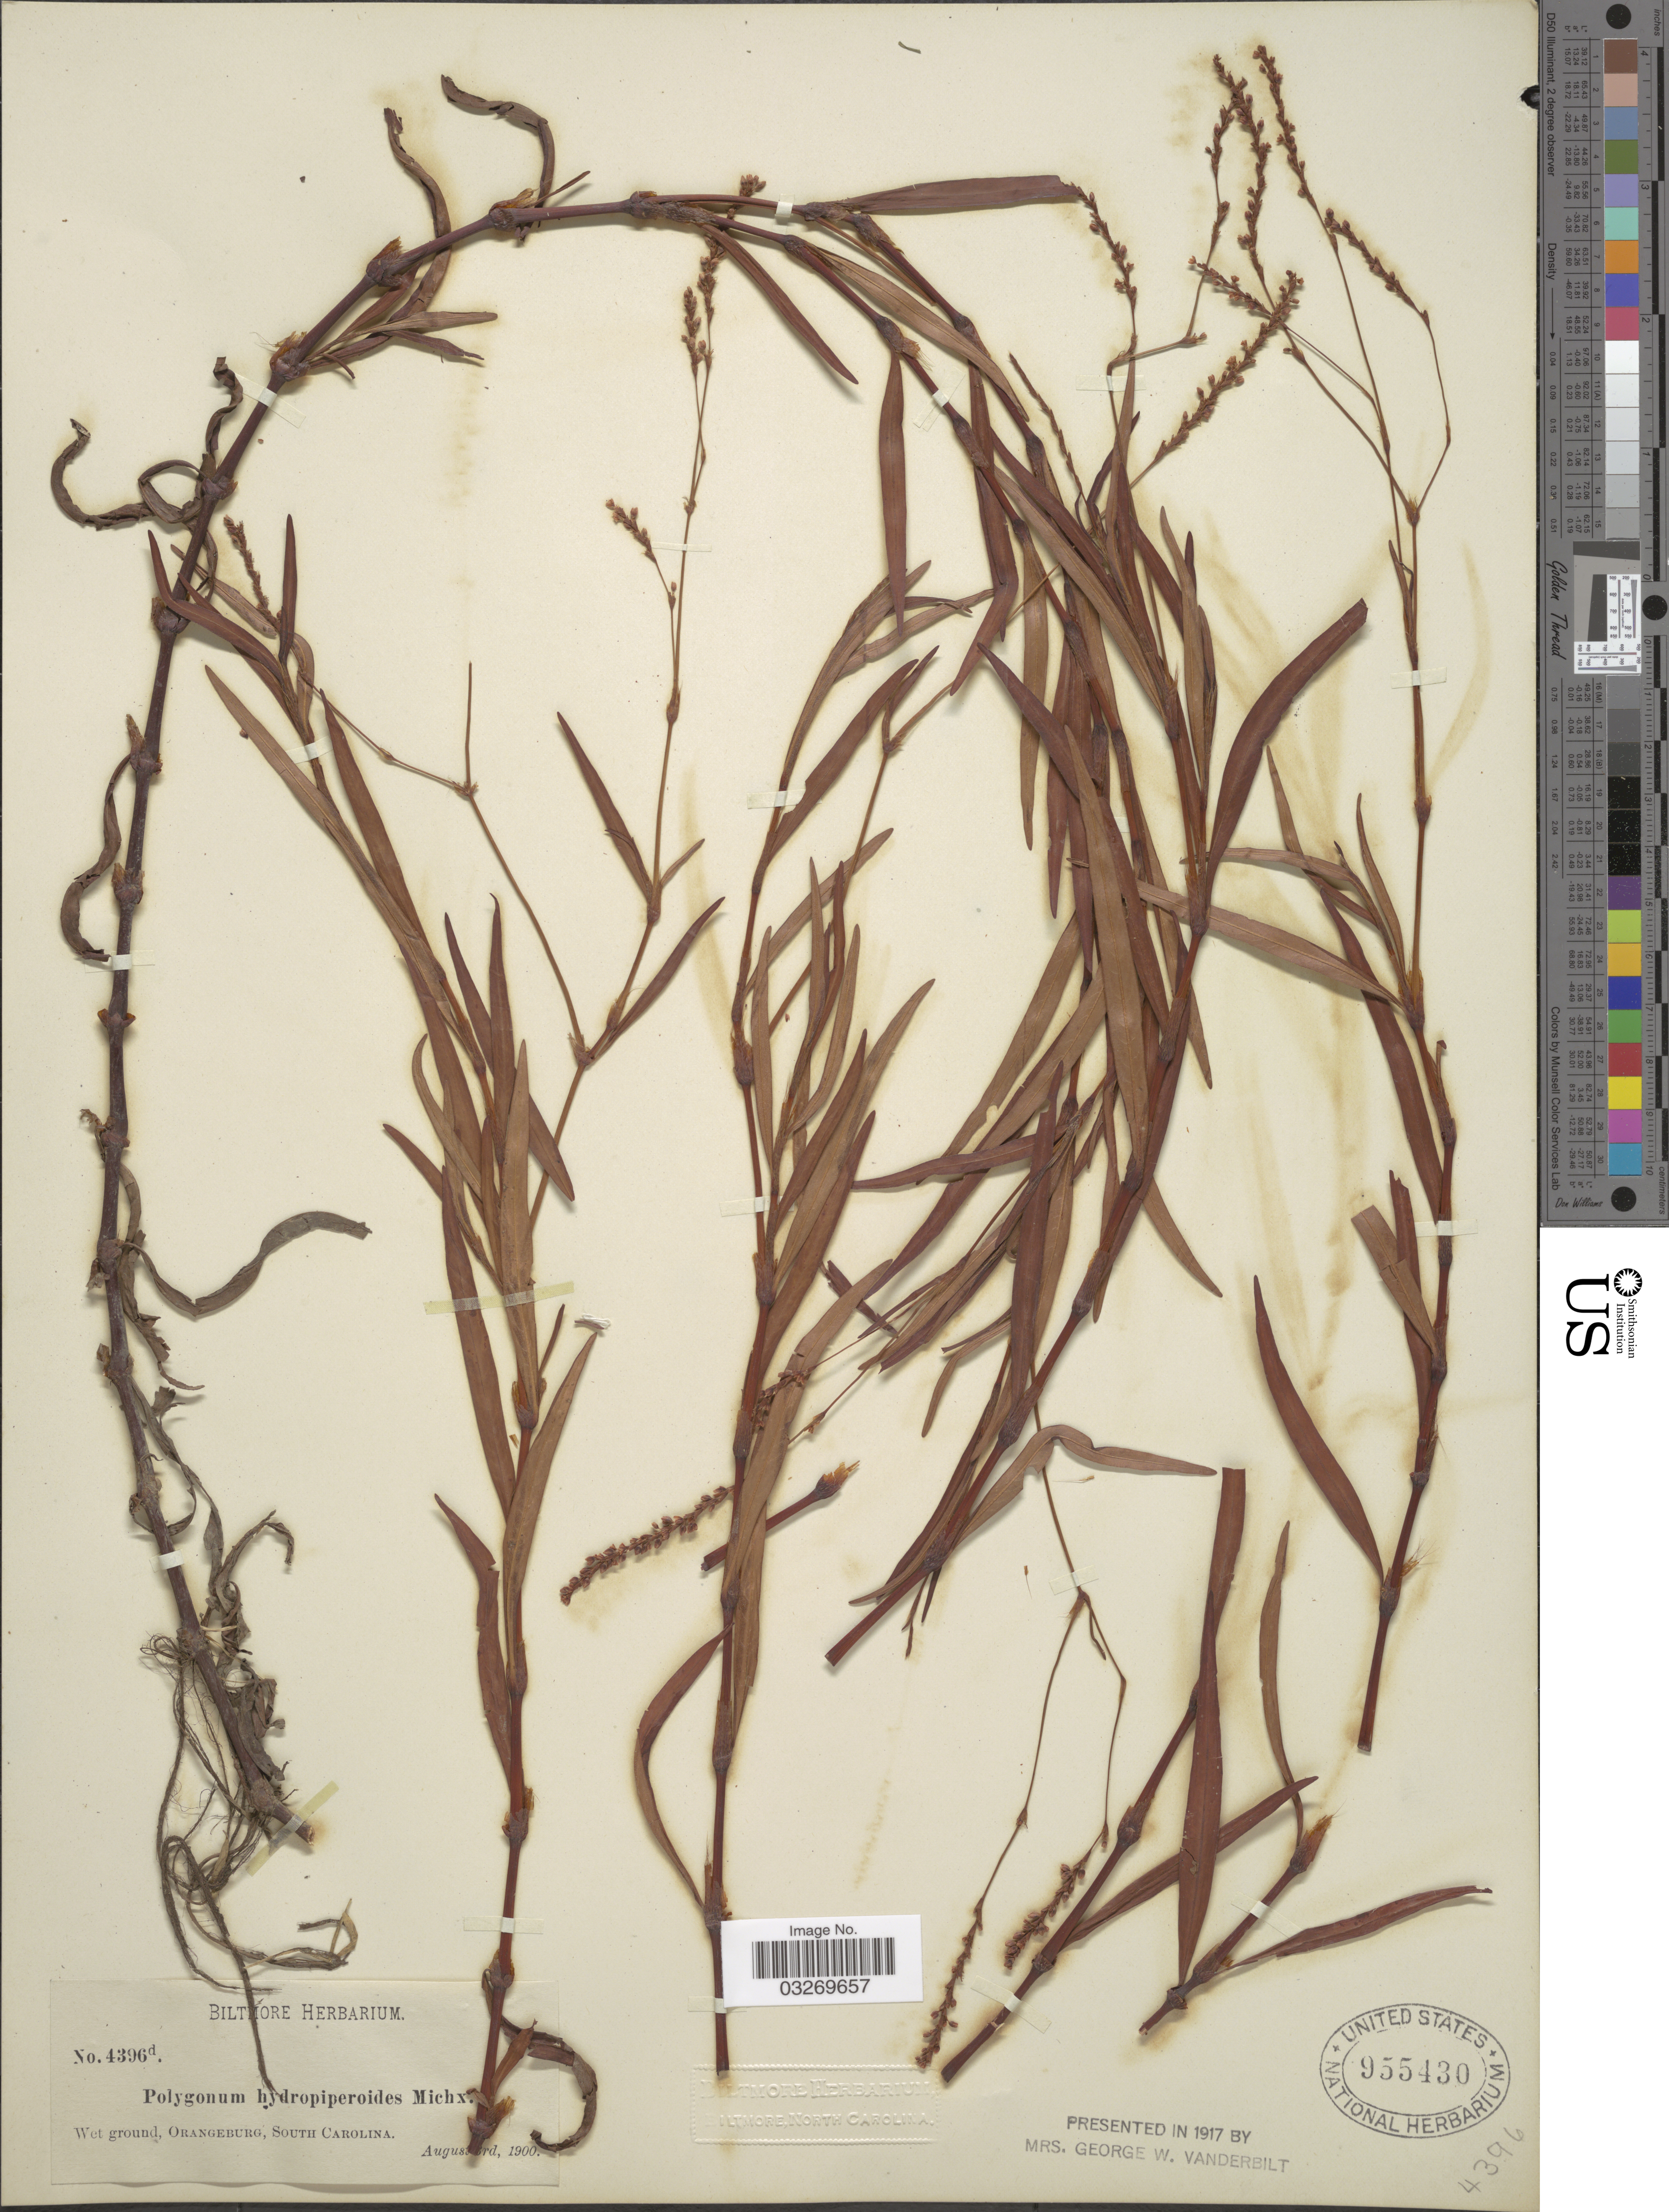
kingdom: Plantae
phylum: Tracheophyta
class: Magnoliopsida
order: Caryophyllales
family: Polygonaceae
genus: Persicaria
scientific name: Persicaria hydropiperoides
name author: (Michx.) Small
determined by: Atha, D. E.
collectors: ex herb. Biltmore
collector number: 4396d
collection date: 1900-08-03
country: United States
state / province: South Carolina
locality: Orangeburg.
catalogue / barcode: US 955430